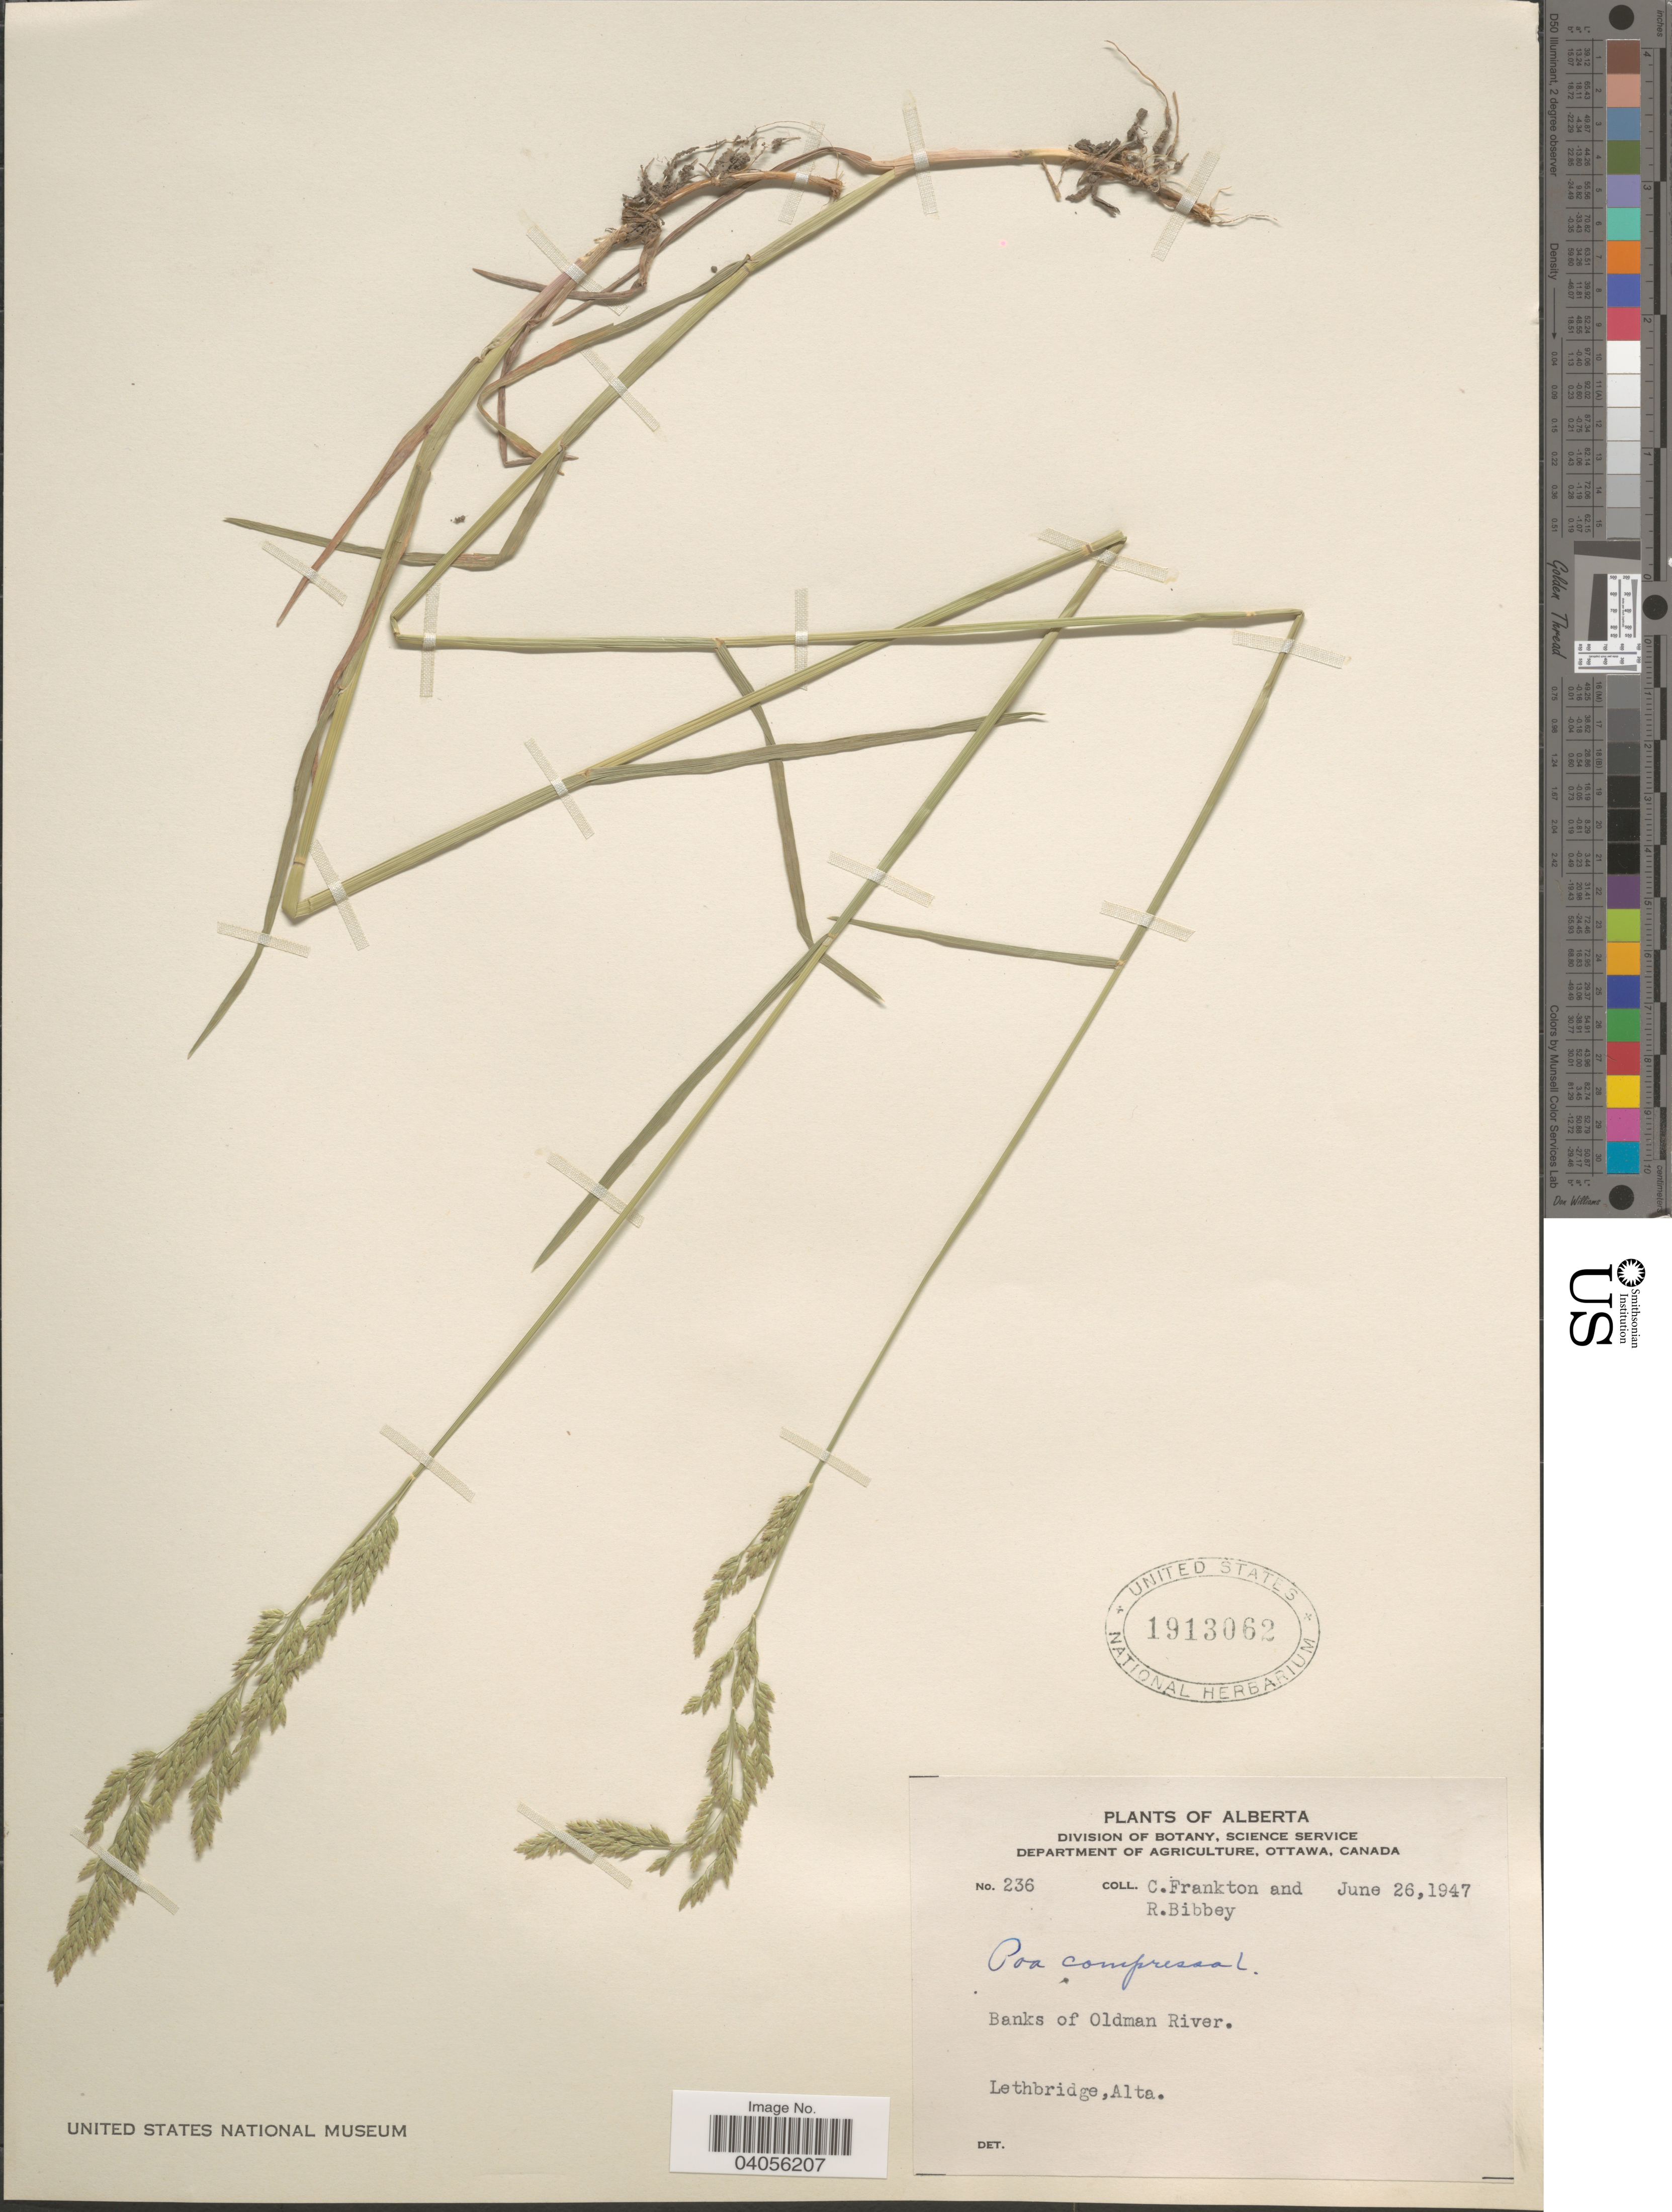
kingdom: Plantae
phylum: Tracheophyta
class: Liliopsida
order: Poales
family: Poaceae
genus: Poa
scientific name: Poa compressa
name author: L.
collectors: C. Frankton & R. Bibbey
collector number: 236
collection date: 1947-06-26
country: Canada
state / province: Alberta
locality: Banks of Oldman River. Lethbridge, Alta.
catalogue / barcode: US 1913062